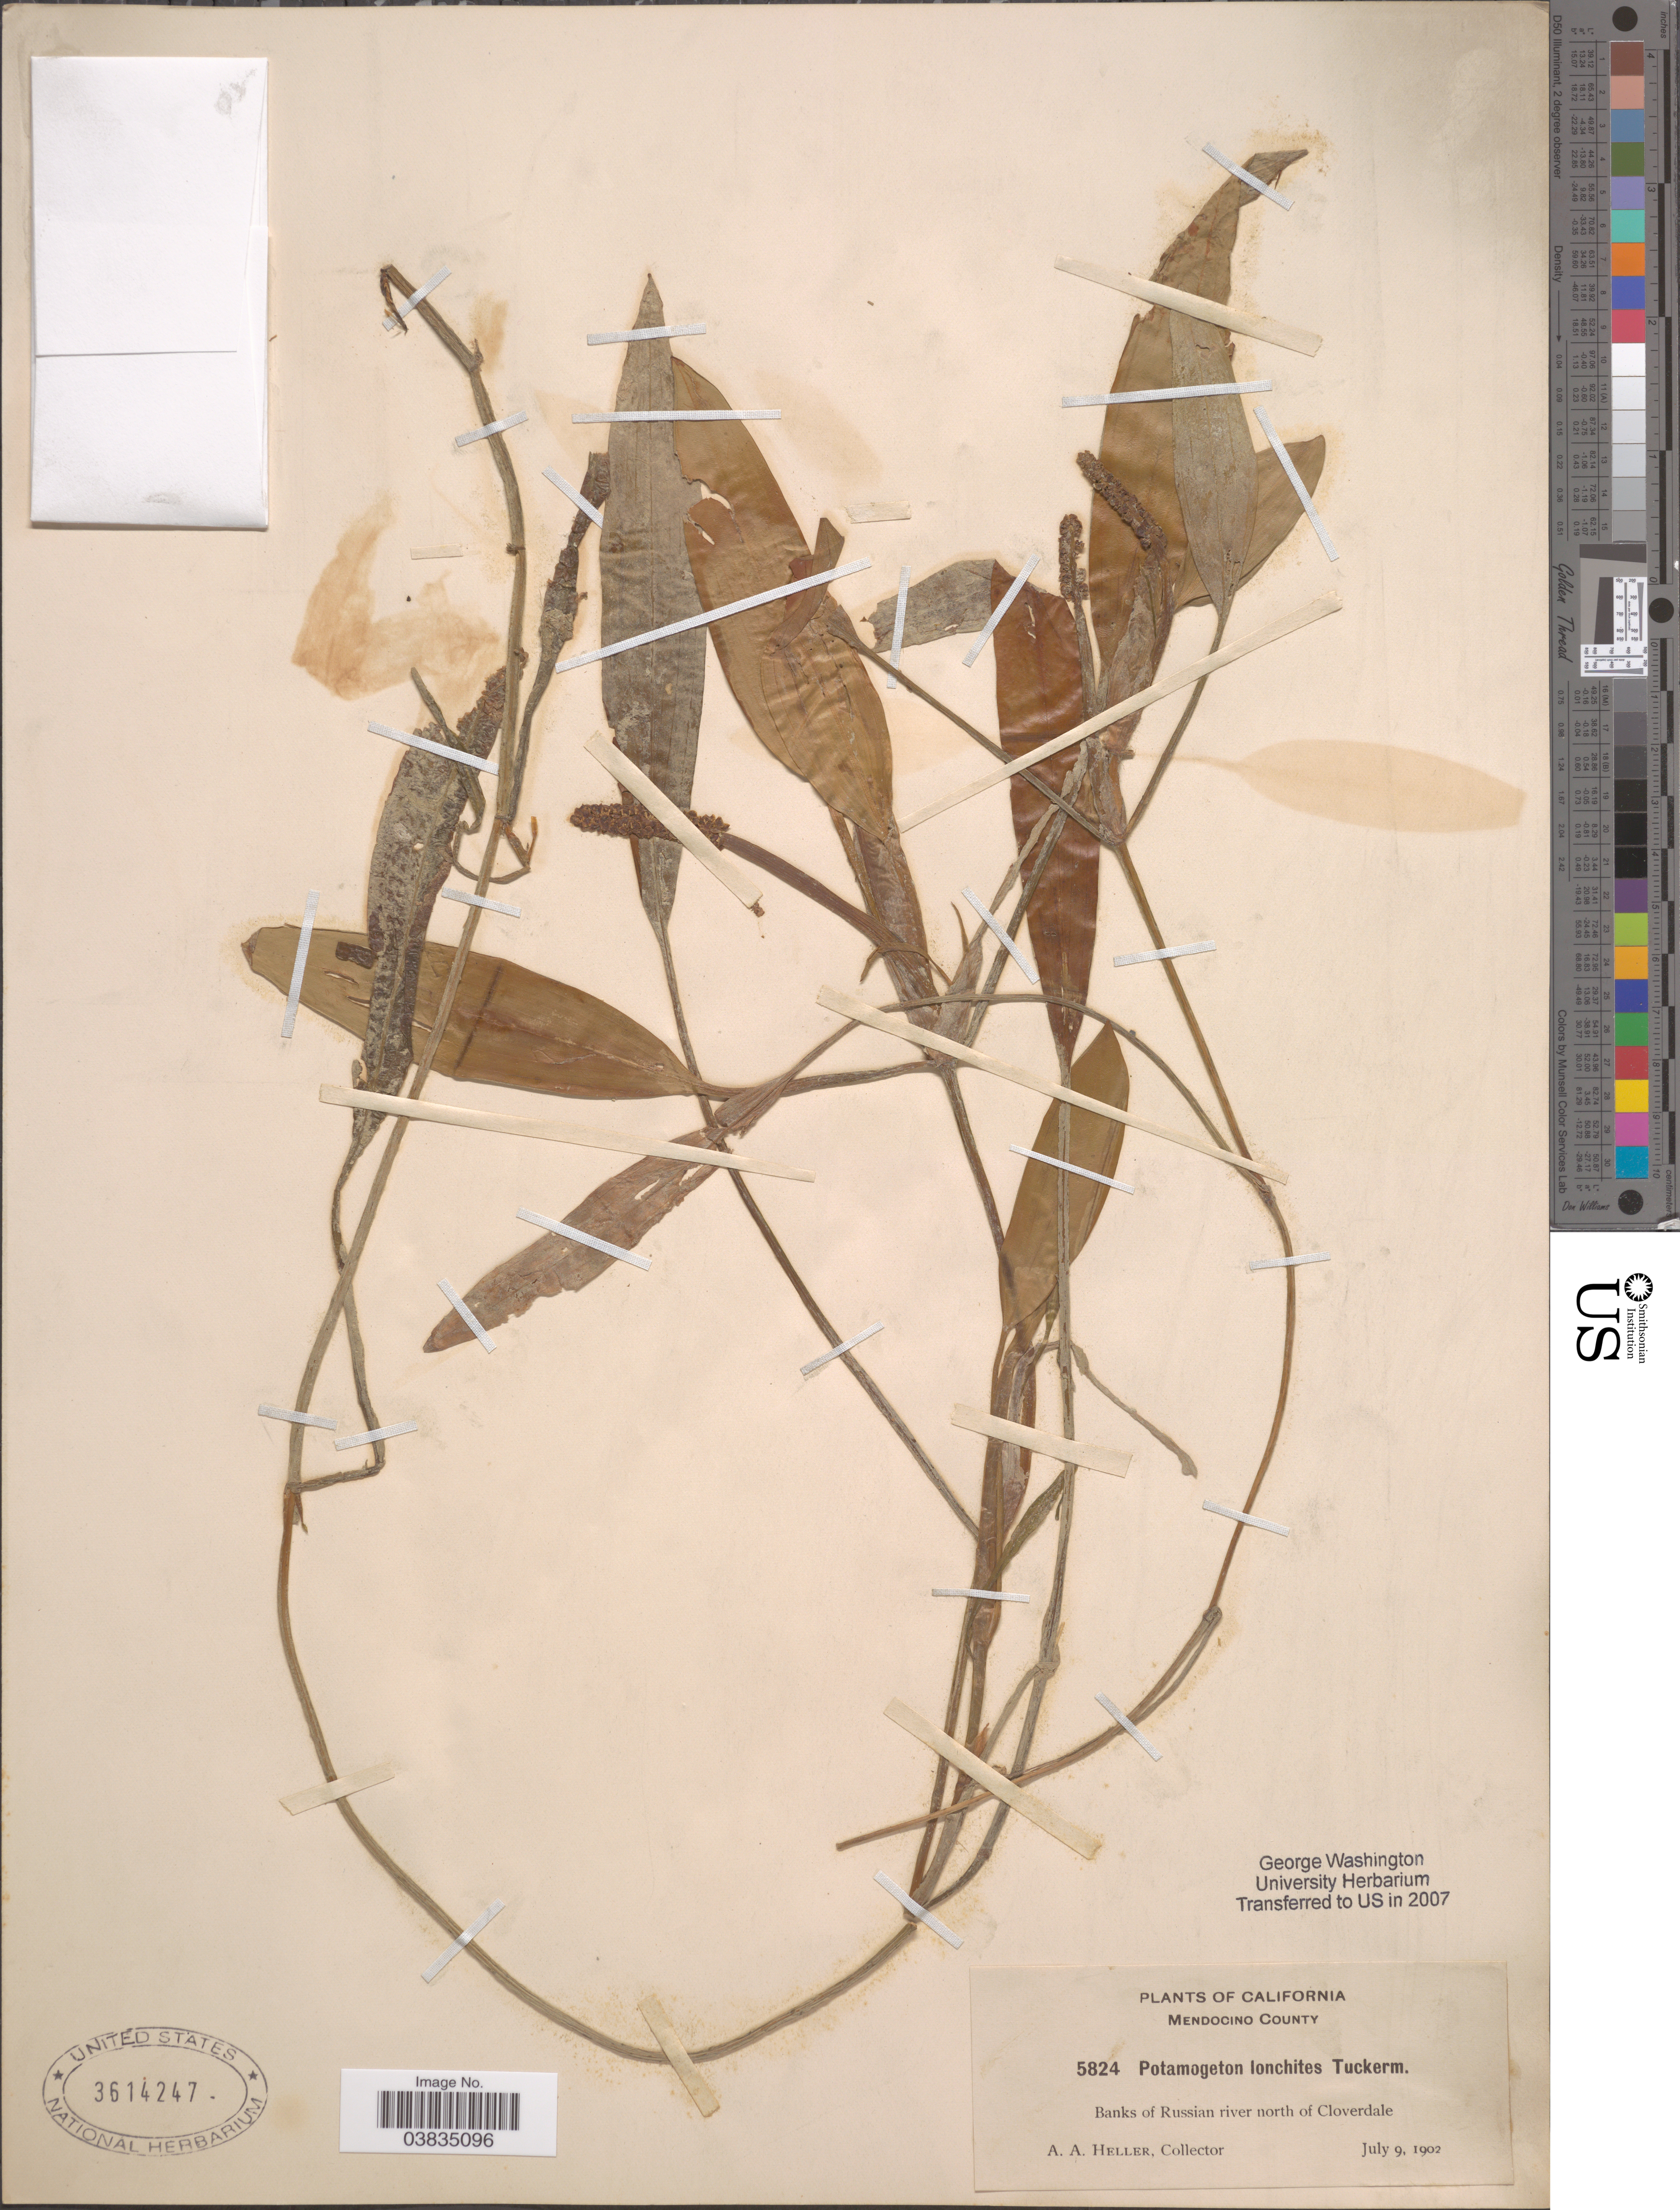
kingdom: Plantae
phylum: Tracheophyta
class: Liliopsida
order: Alismatales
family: Potamogetonaceae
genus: Potamogeton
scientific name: Potamogeton lonchites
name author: Tuck.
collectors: A. A. Heller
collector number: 5824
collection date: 1902-07-09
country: United States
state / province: California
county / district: Mendocino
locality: Mendocino County. Banks of Russian river north of Cloverdale.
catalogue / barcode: US 3614247